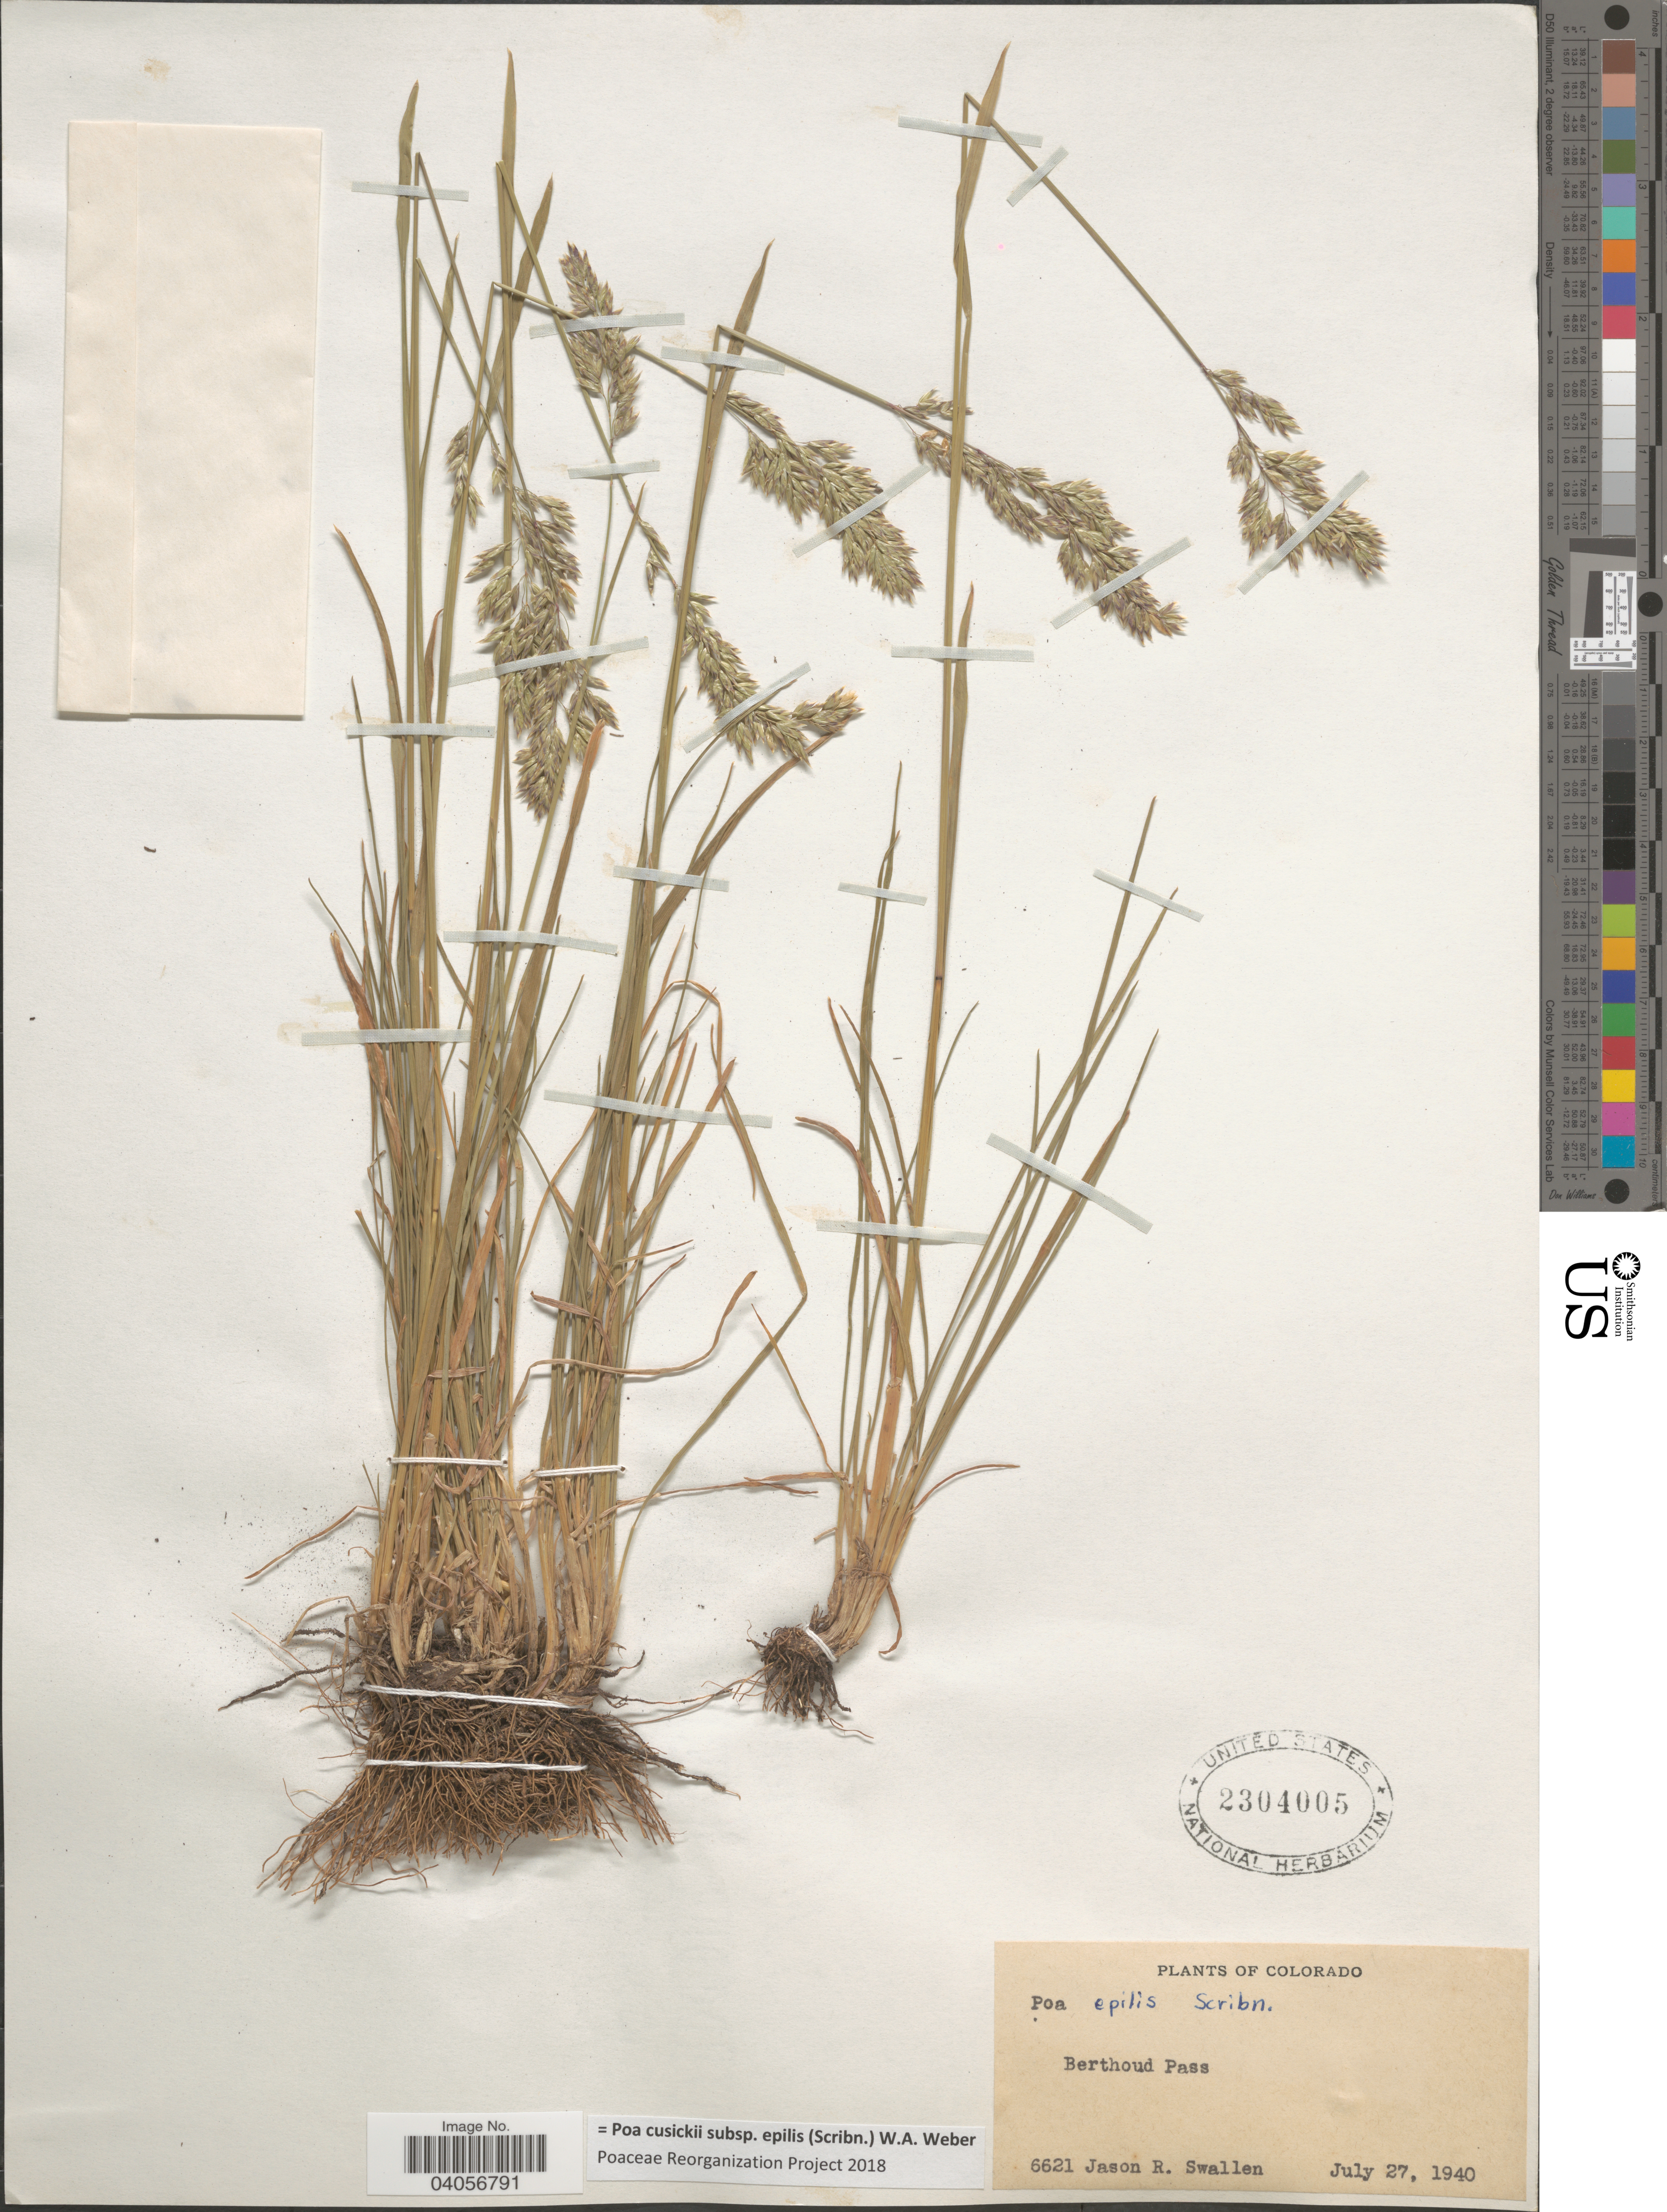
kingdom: Plantae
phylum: Tracheophyta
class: Liliopsida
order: Poales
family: Poaceae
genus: Poa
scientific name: Poa cusickii subsp. epilis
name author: (Scribn.) W.A. Weber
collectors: J. R. Swallen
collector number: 6621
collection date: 1940-07-27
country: United States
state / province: Colorado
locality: Berthoud Pass.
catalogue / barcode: US 2304005